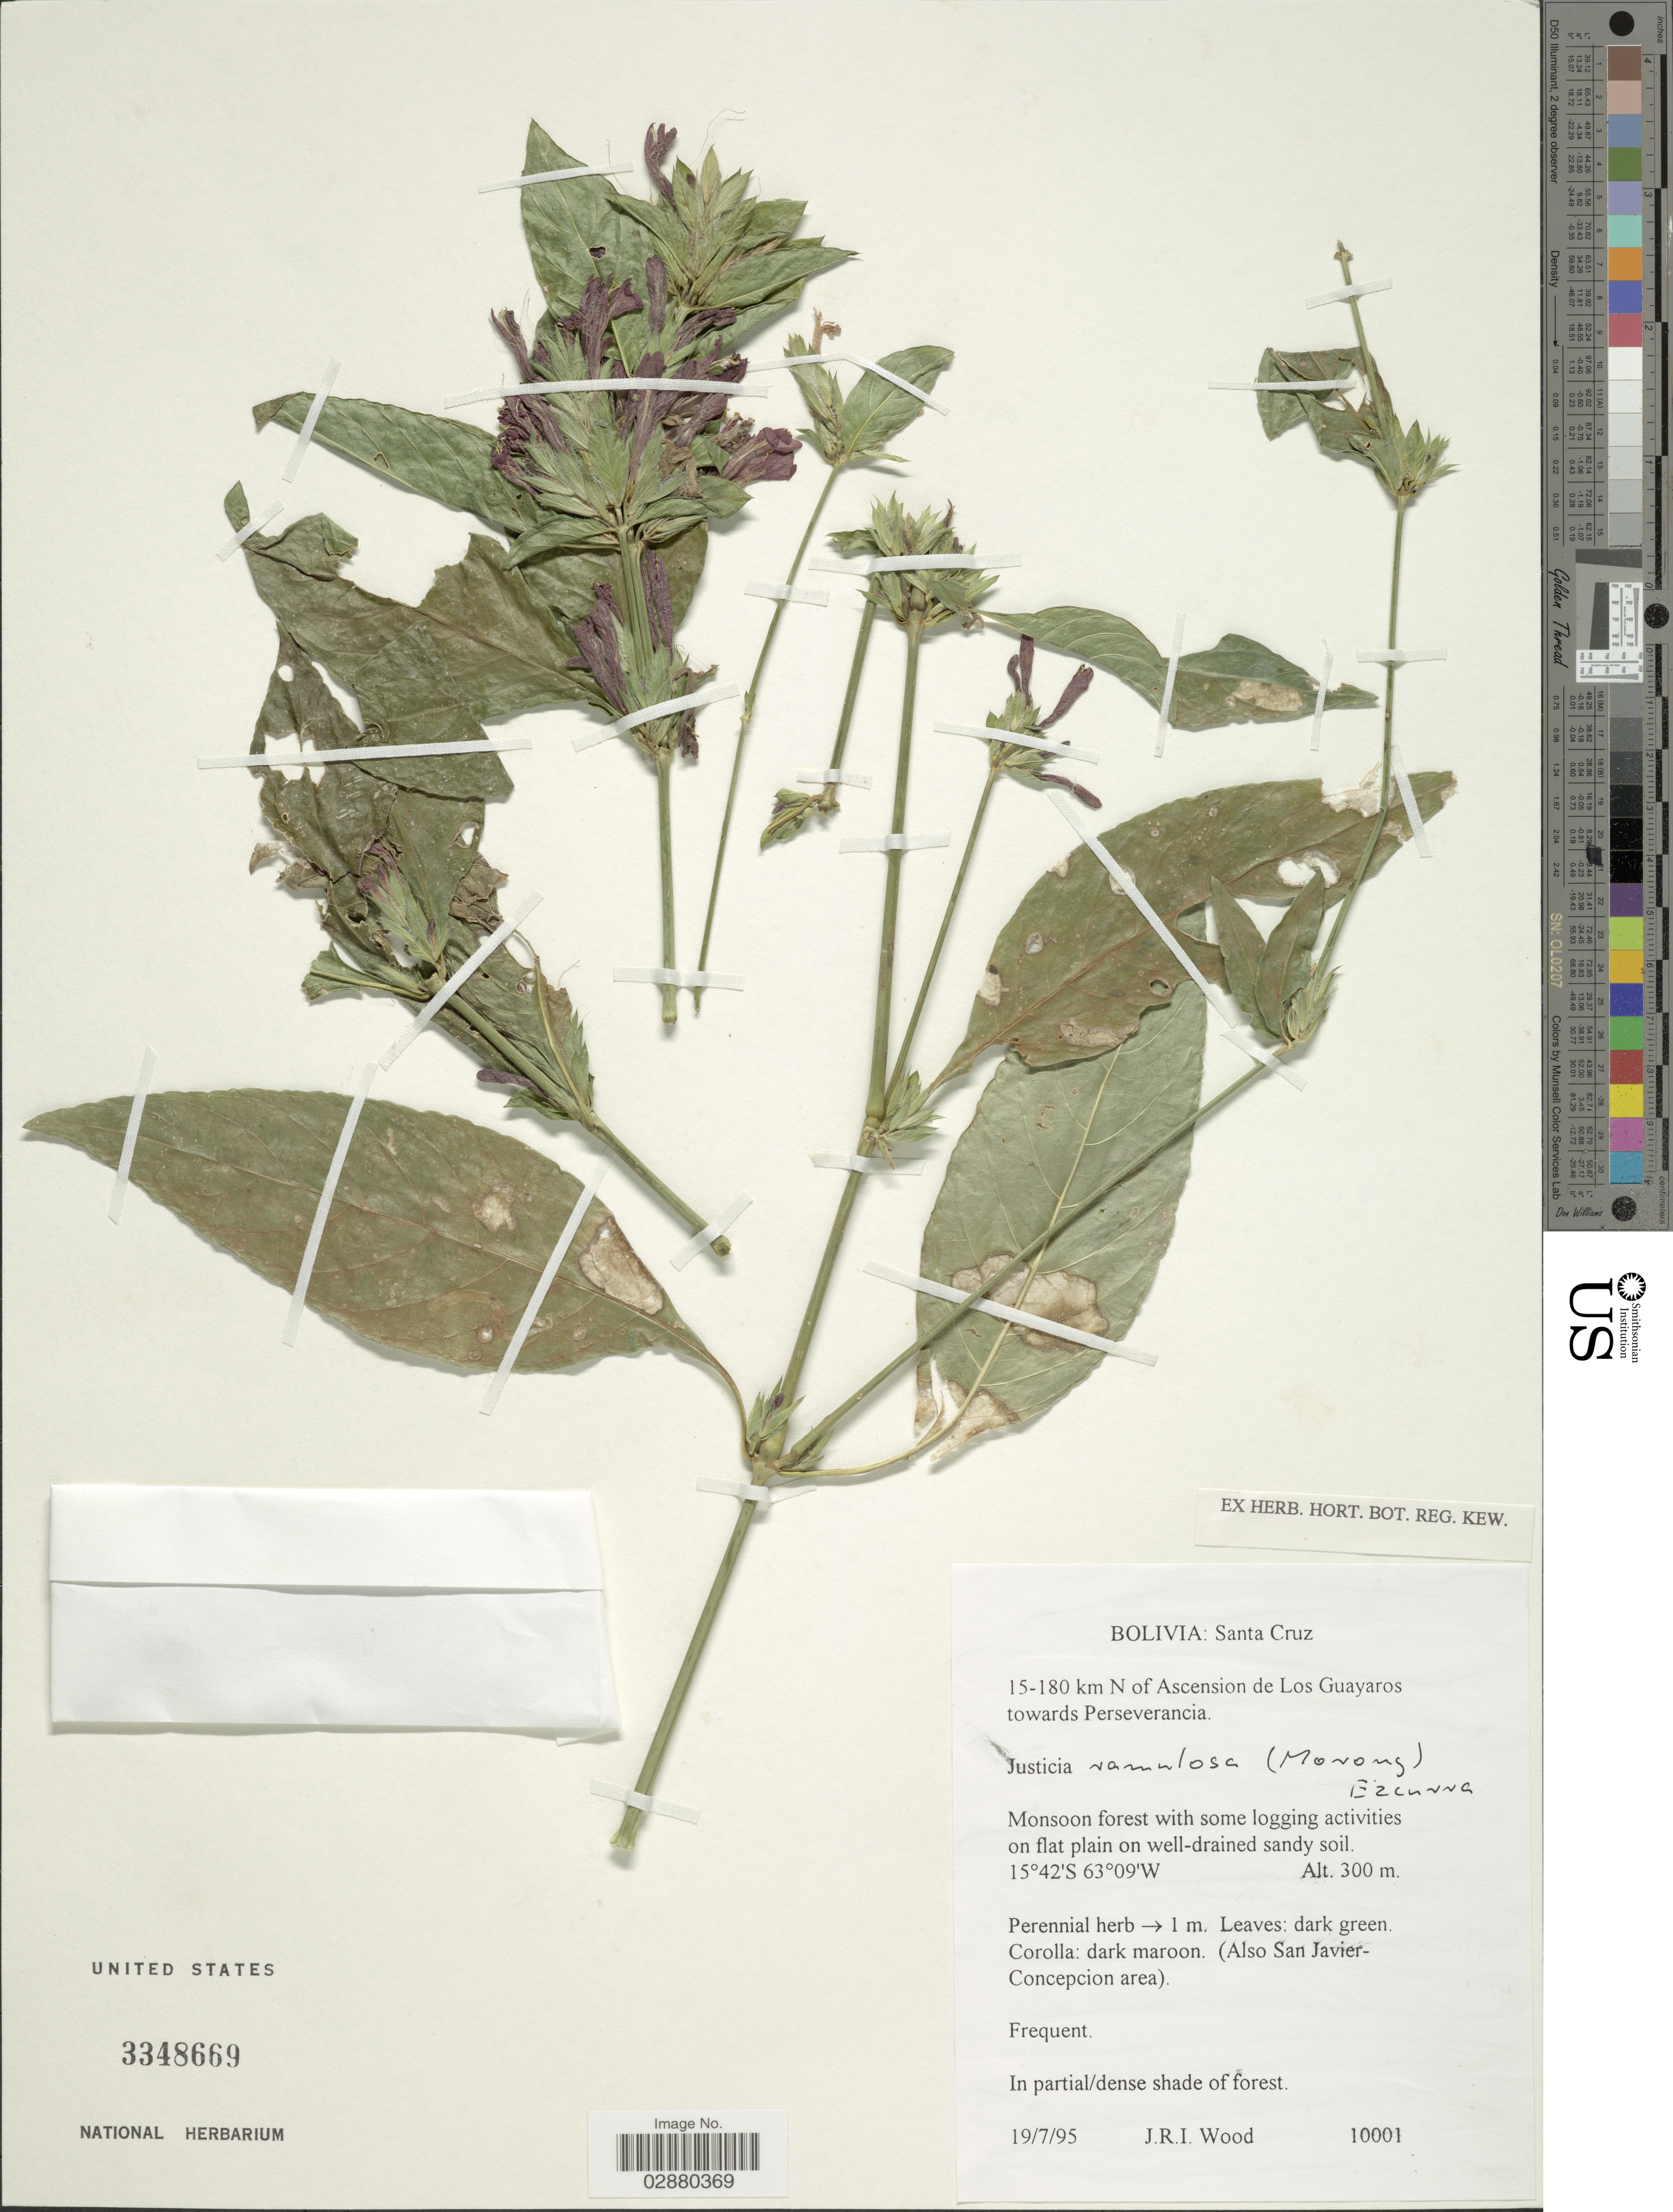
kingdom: Plantae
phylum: Tracheophyta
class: Magnoliopsida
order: Lamiales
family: Acanthaceae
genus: Justicia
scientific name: Justicia ramulosa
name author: (Morong) V.A.W. Graham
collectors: J. R. I. Wood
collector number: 10001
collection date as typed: Transcribed d/m/y: 19/7/95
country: Bolivia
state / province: Santa Cruz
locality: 15-180 km N of Ascension de Los Guayaros towards Perseverancia. (Also San Javier-Concopcion area).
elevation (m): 300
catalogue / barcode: US 3348669